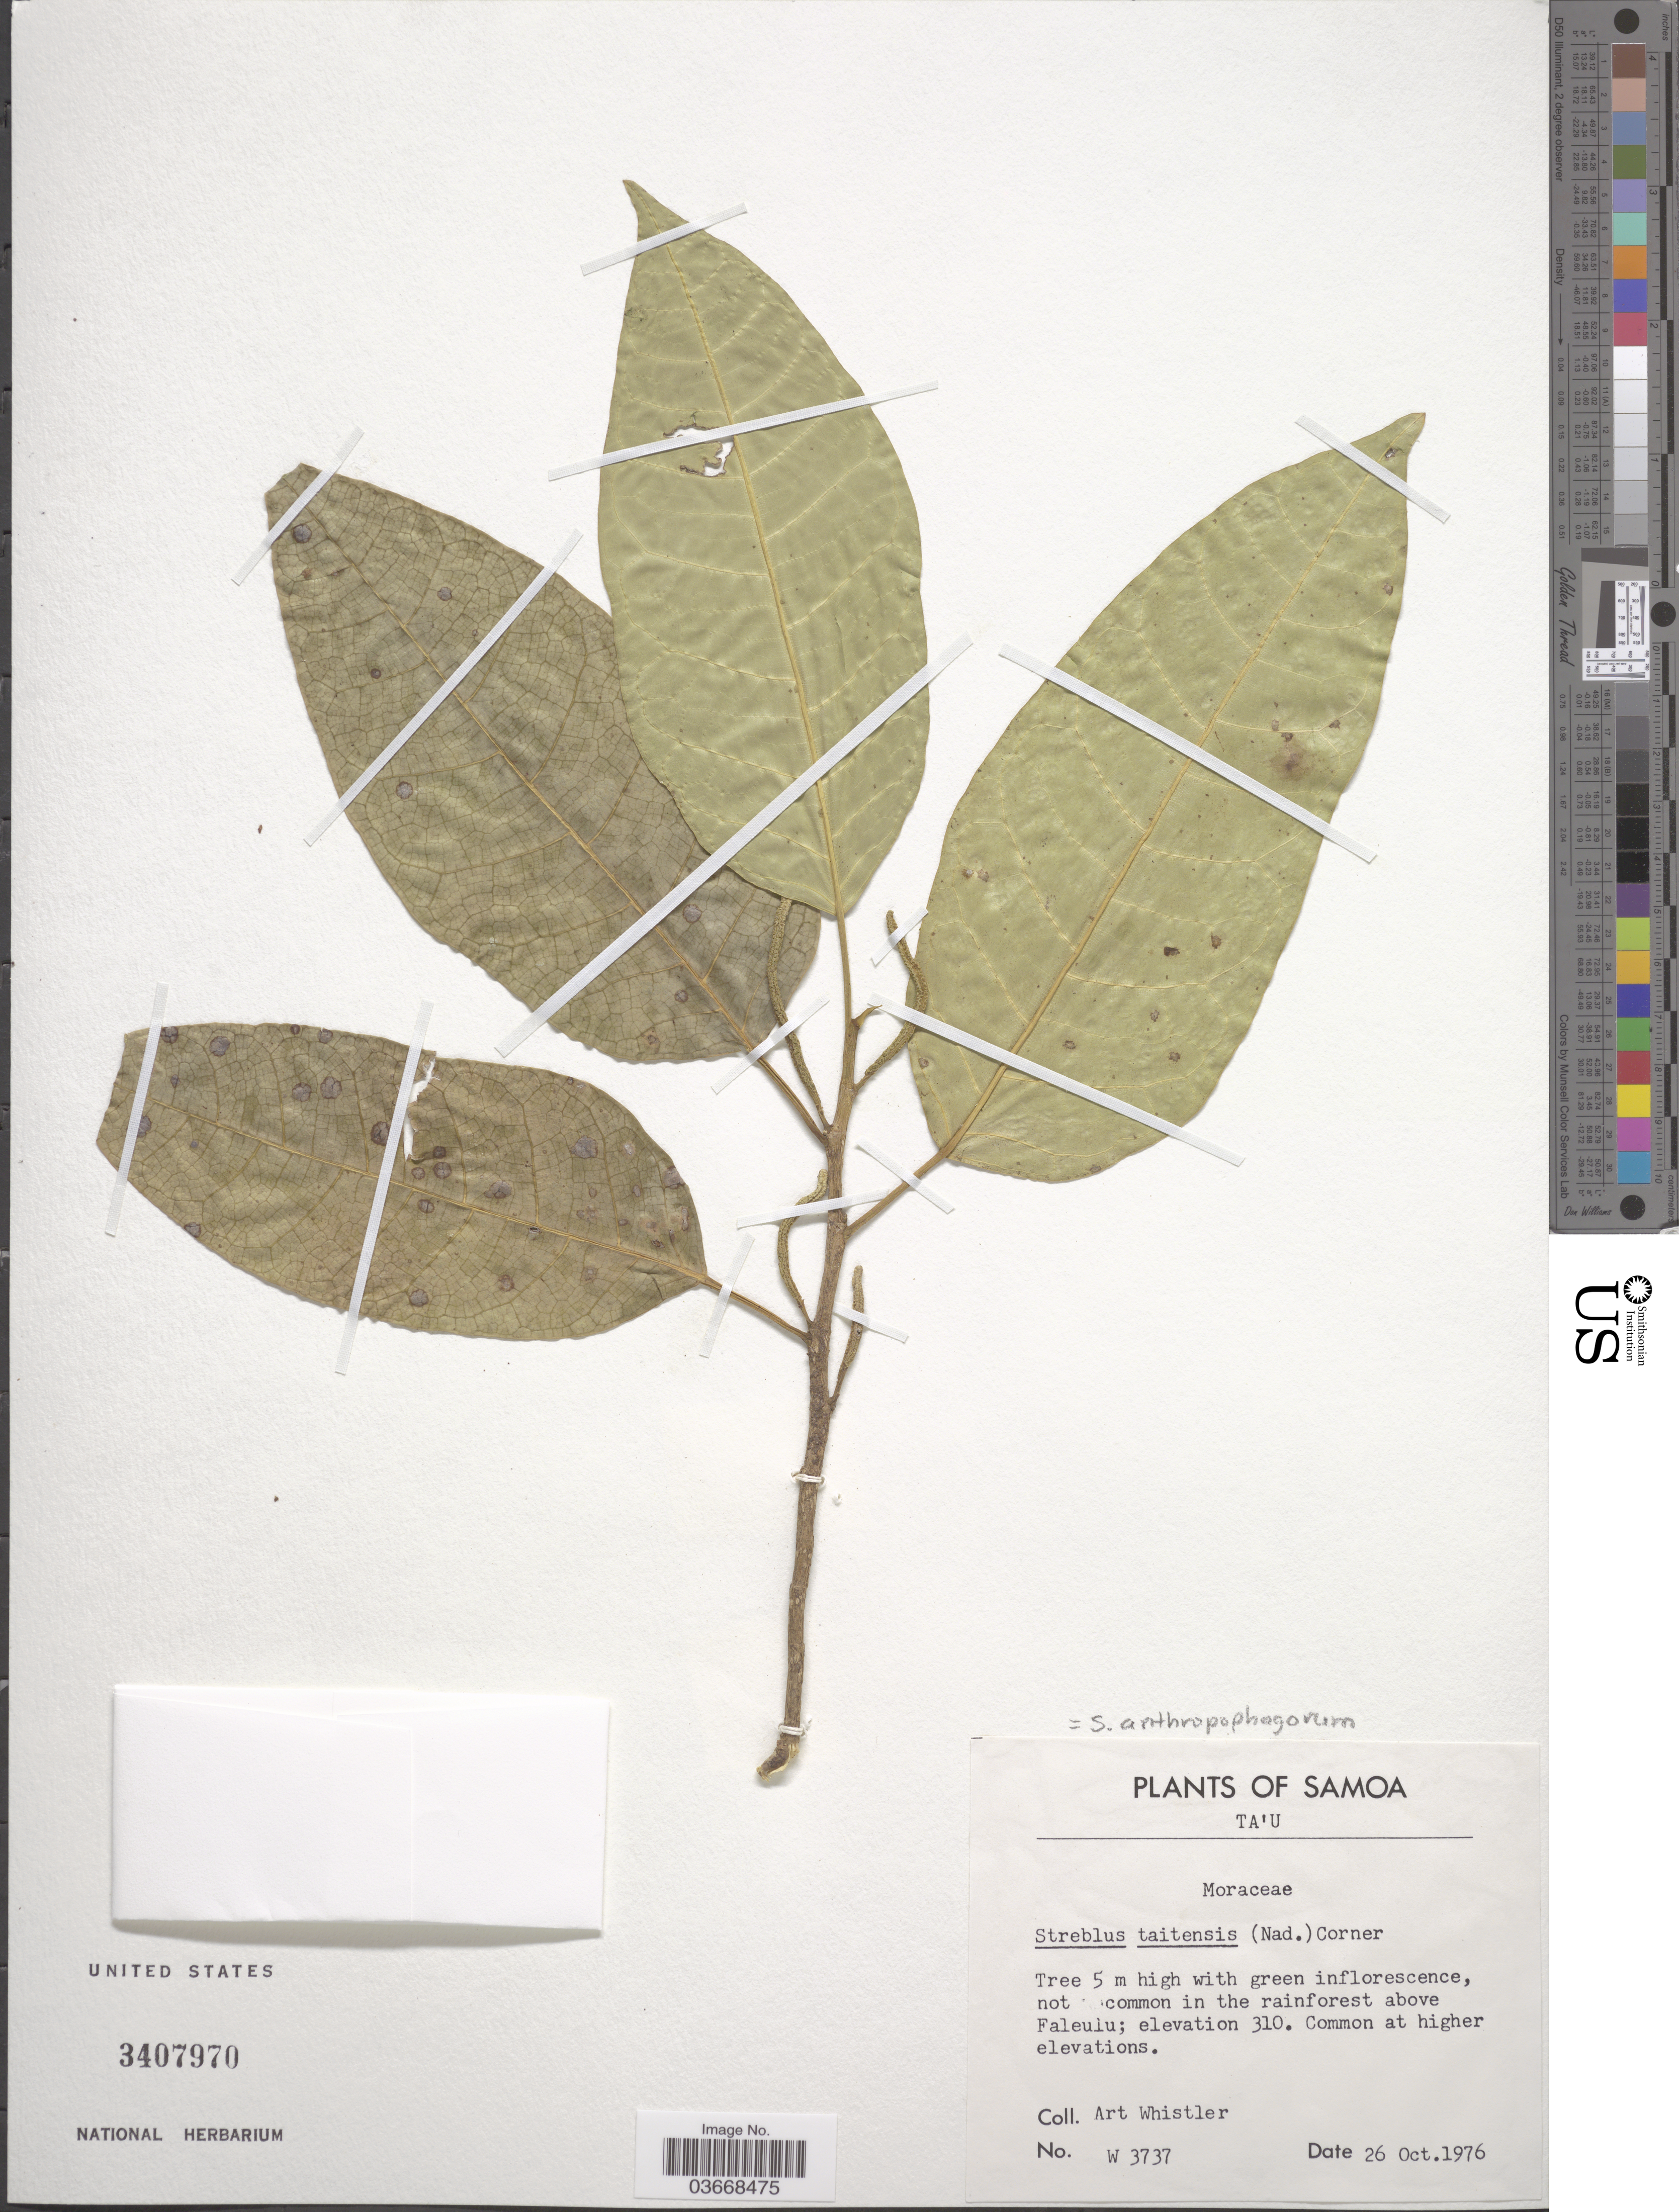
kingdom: Plantae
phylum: Tracheophyta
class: Magnoliopsida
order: Rosales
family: Moraceae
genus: Paratrophis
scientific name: Paratrophis anthropophagorum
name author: (Seem.) Benth. & Hook. f. ex Drake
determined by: Wagner, W. L., (BOT), Smithsonian Institution - National Museum of Natural History (UNITED STATES)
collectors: A. Whistler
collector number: W3737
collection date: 1976-10-26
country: American Samoa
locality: Samoa. Ta'u. In the rainforest above Faleulu.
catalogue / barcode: US 3407970